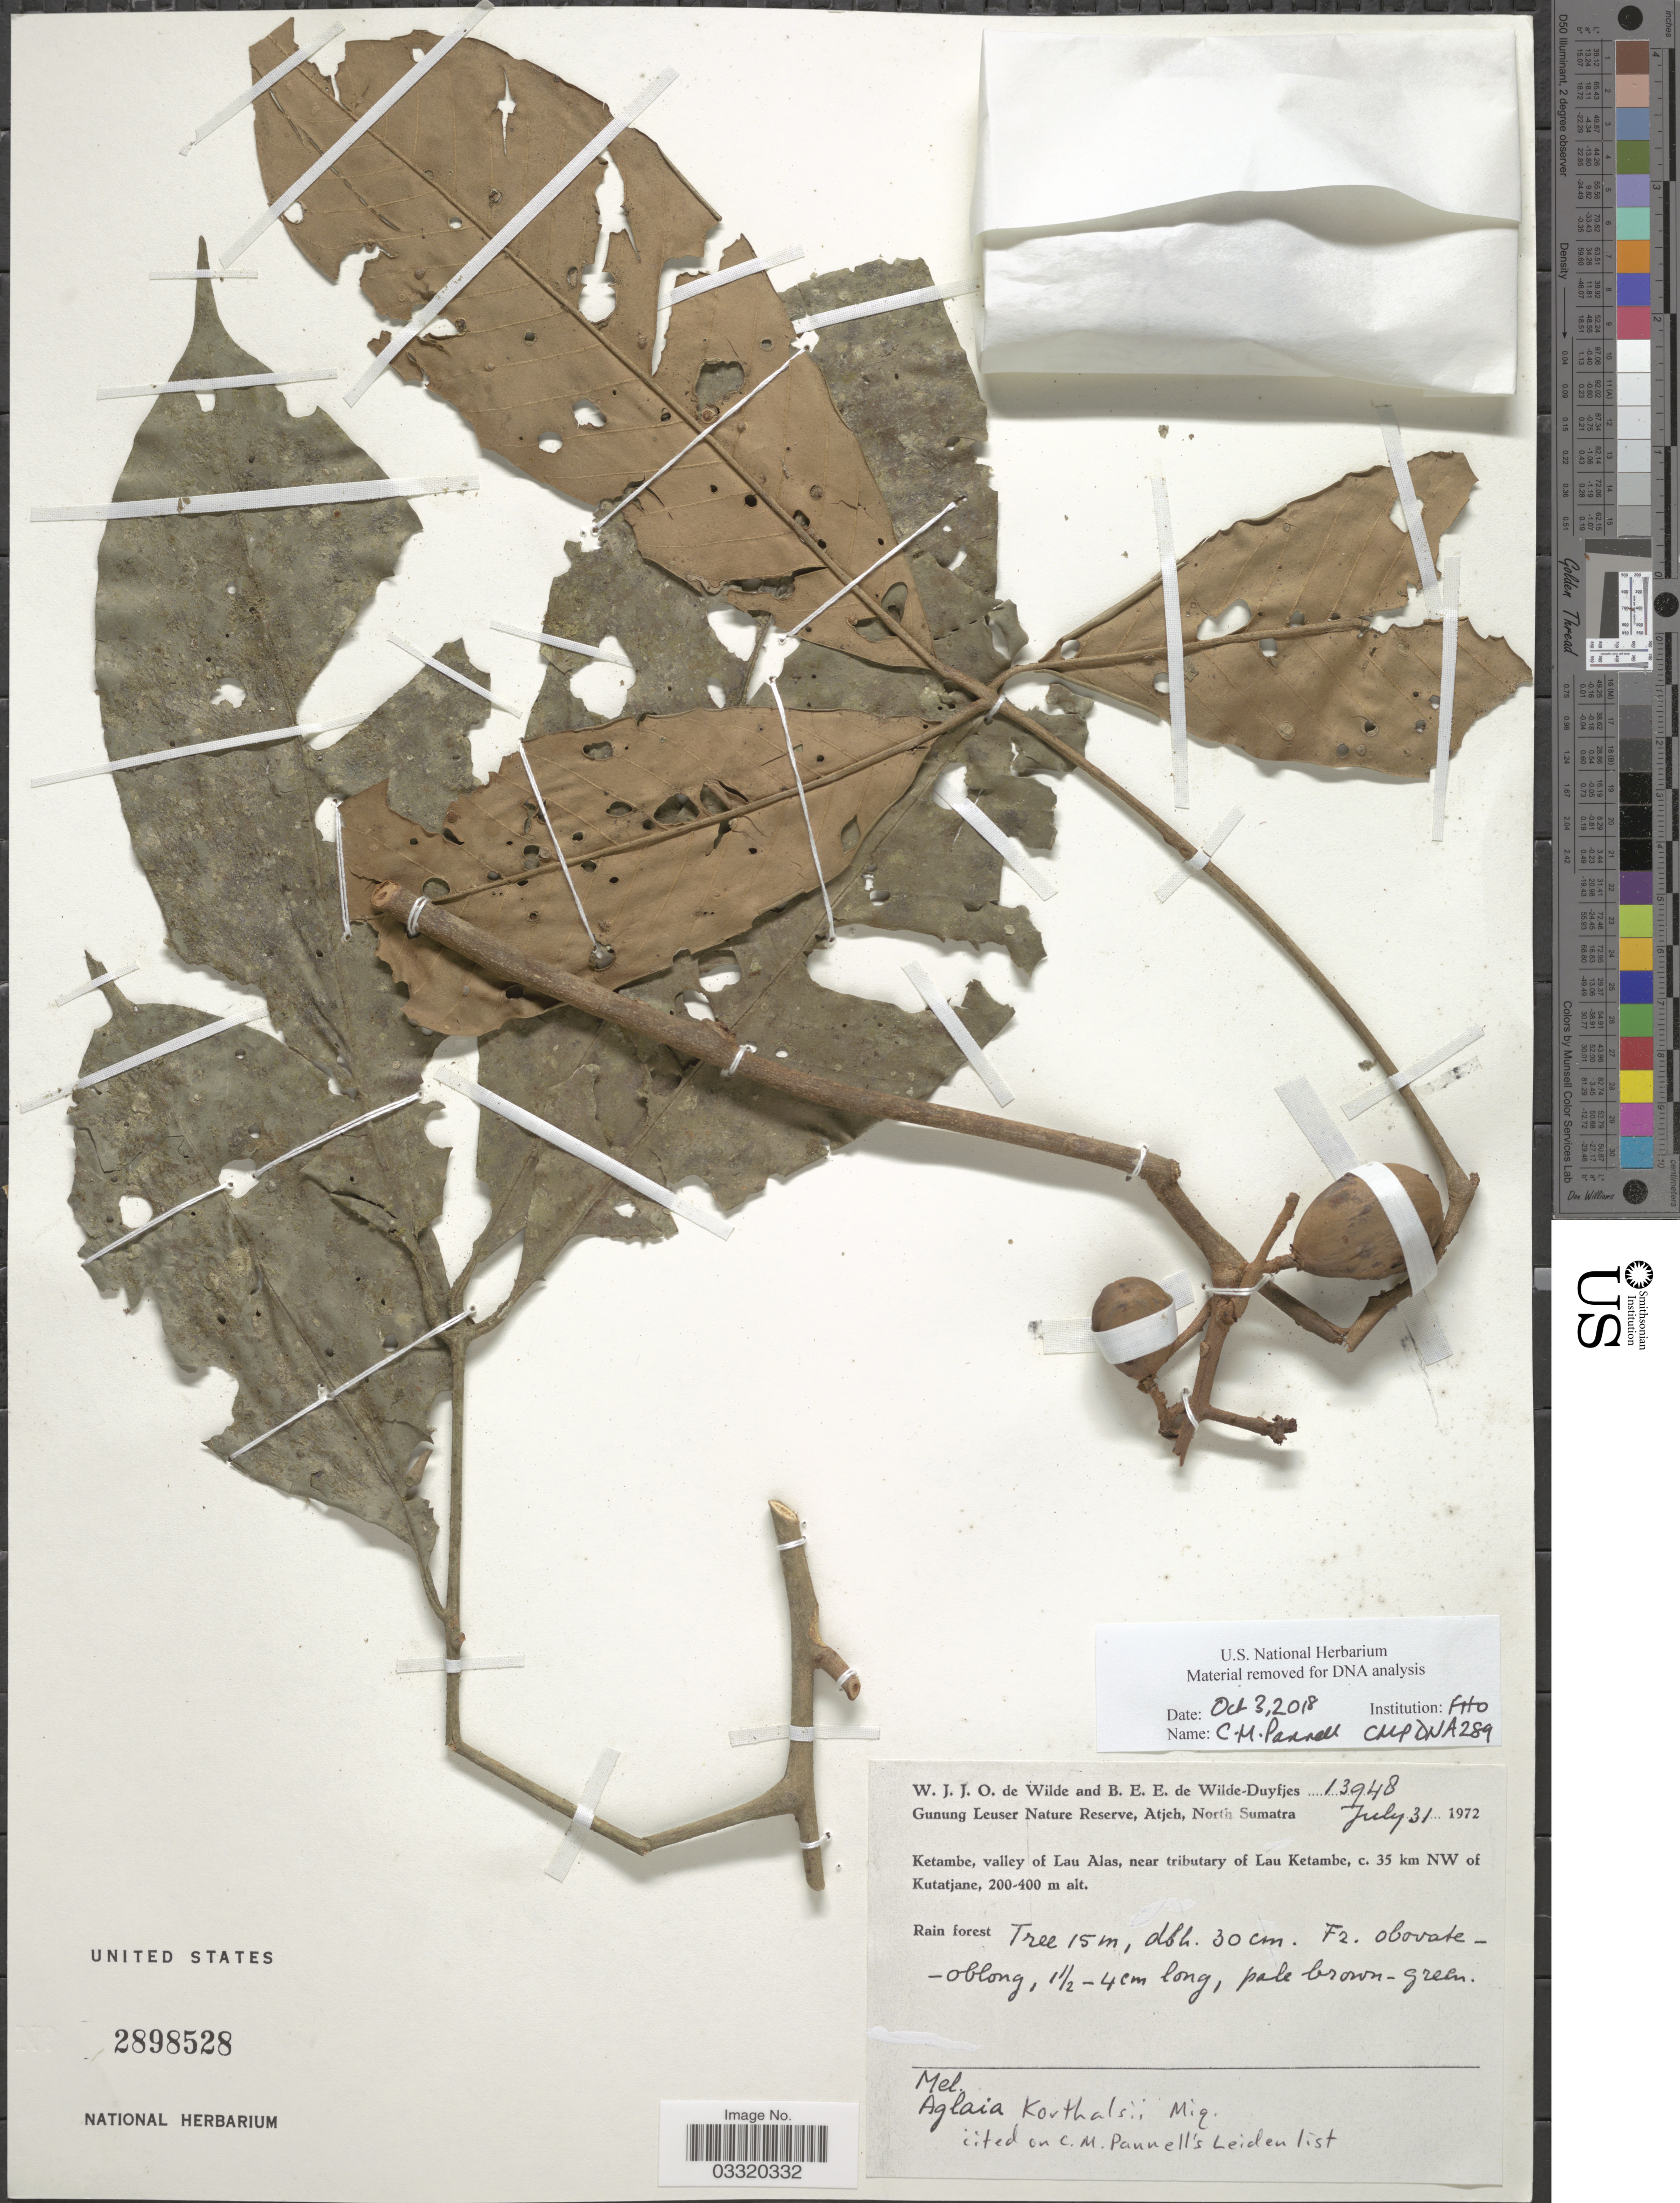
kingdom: Plantae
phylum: Tracheophyta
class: Magnoliopsida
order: Sapindales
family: Meliaceae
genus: Aglaia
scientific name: Aglaia korthalsii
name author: Miq.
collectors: W. J. de Wilde & B. E. de Wilde-Duyfjes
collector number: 13948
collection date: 1972-07-31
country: Indonesia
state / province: Sumatra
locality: Gunung Leuser Nature Reserve, Atjeh, North Sumatra. Ketambe, valley of Lau Alas, near tributary of Lau Ketambe, c. 35 km NW of Kutatjane.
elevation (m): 200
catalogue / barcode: US 2898528